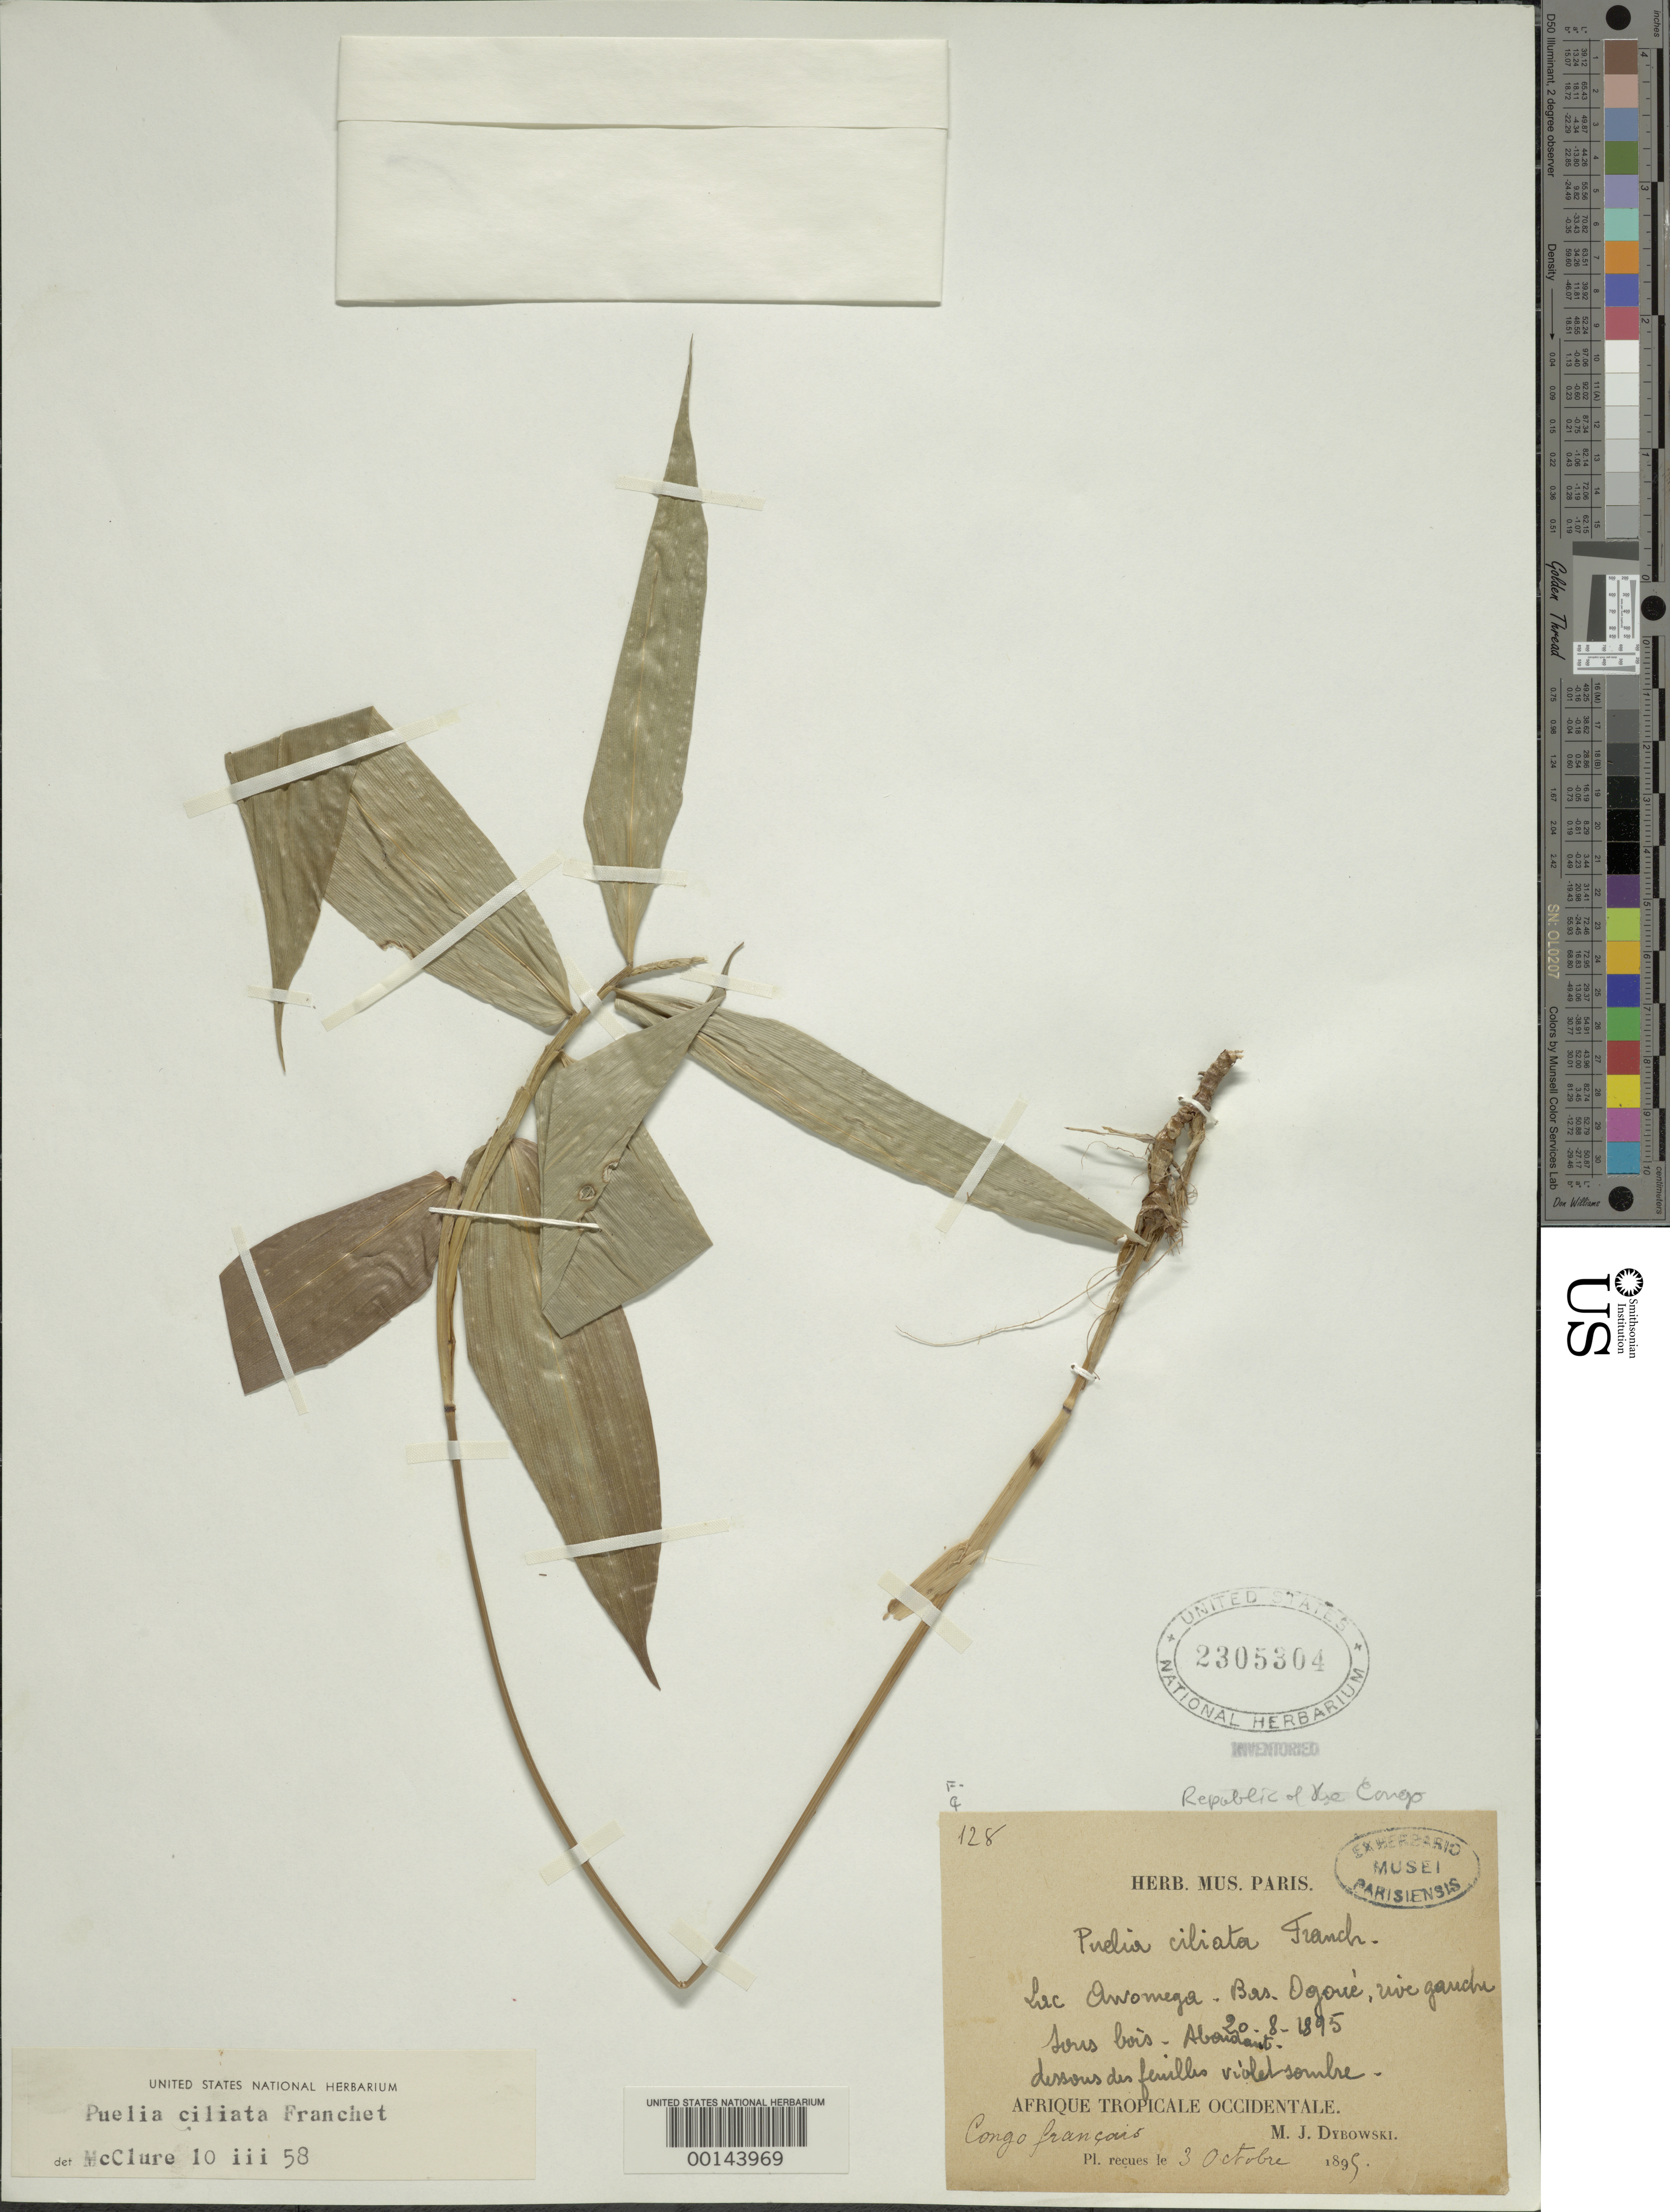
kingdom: Plantae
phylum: Tracheophyta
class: Liliopsida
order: Poales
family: Poaceae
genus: Puelia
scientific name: Puelia ciliata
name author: Franch.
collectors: M. Dybowski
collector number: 128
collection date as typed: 03 Oct 1899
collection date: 1899-10-03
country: Congo, Democratic Republic of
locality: Owomega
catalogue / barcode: US 2305304